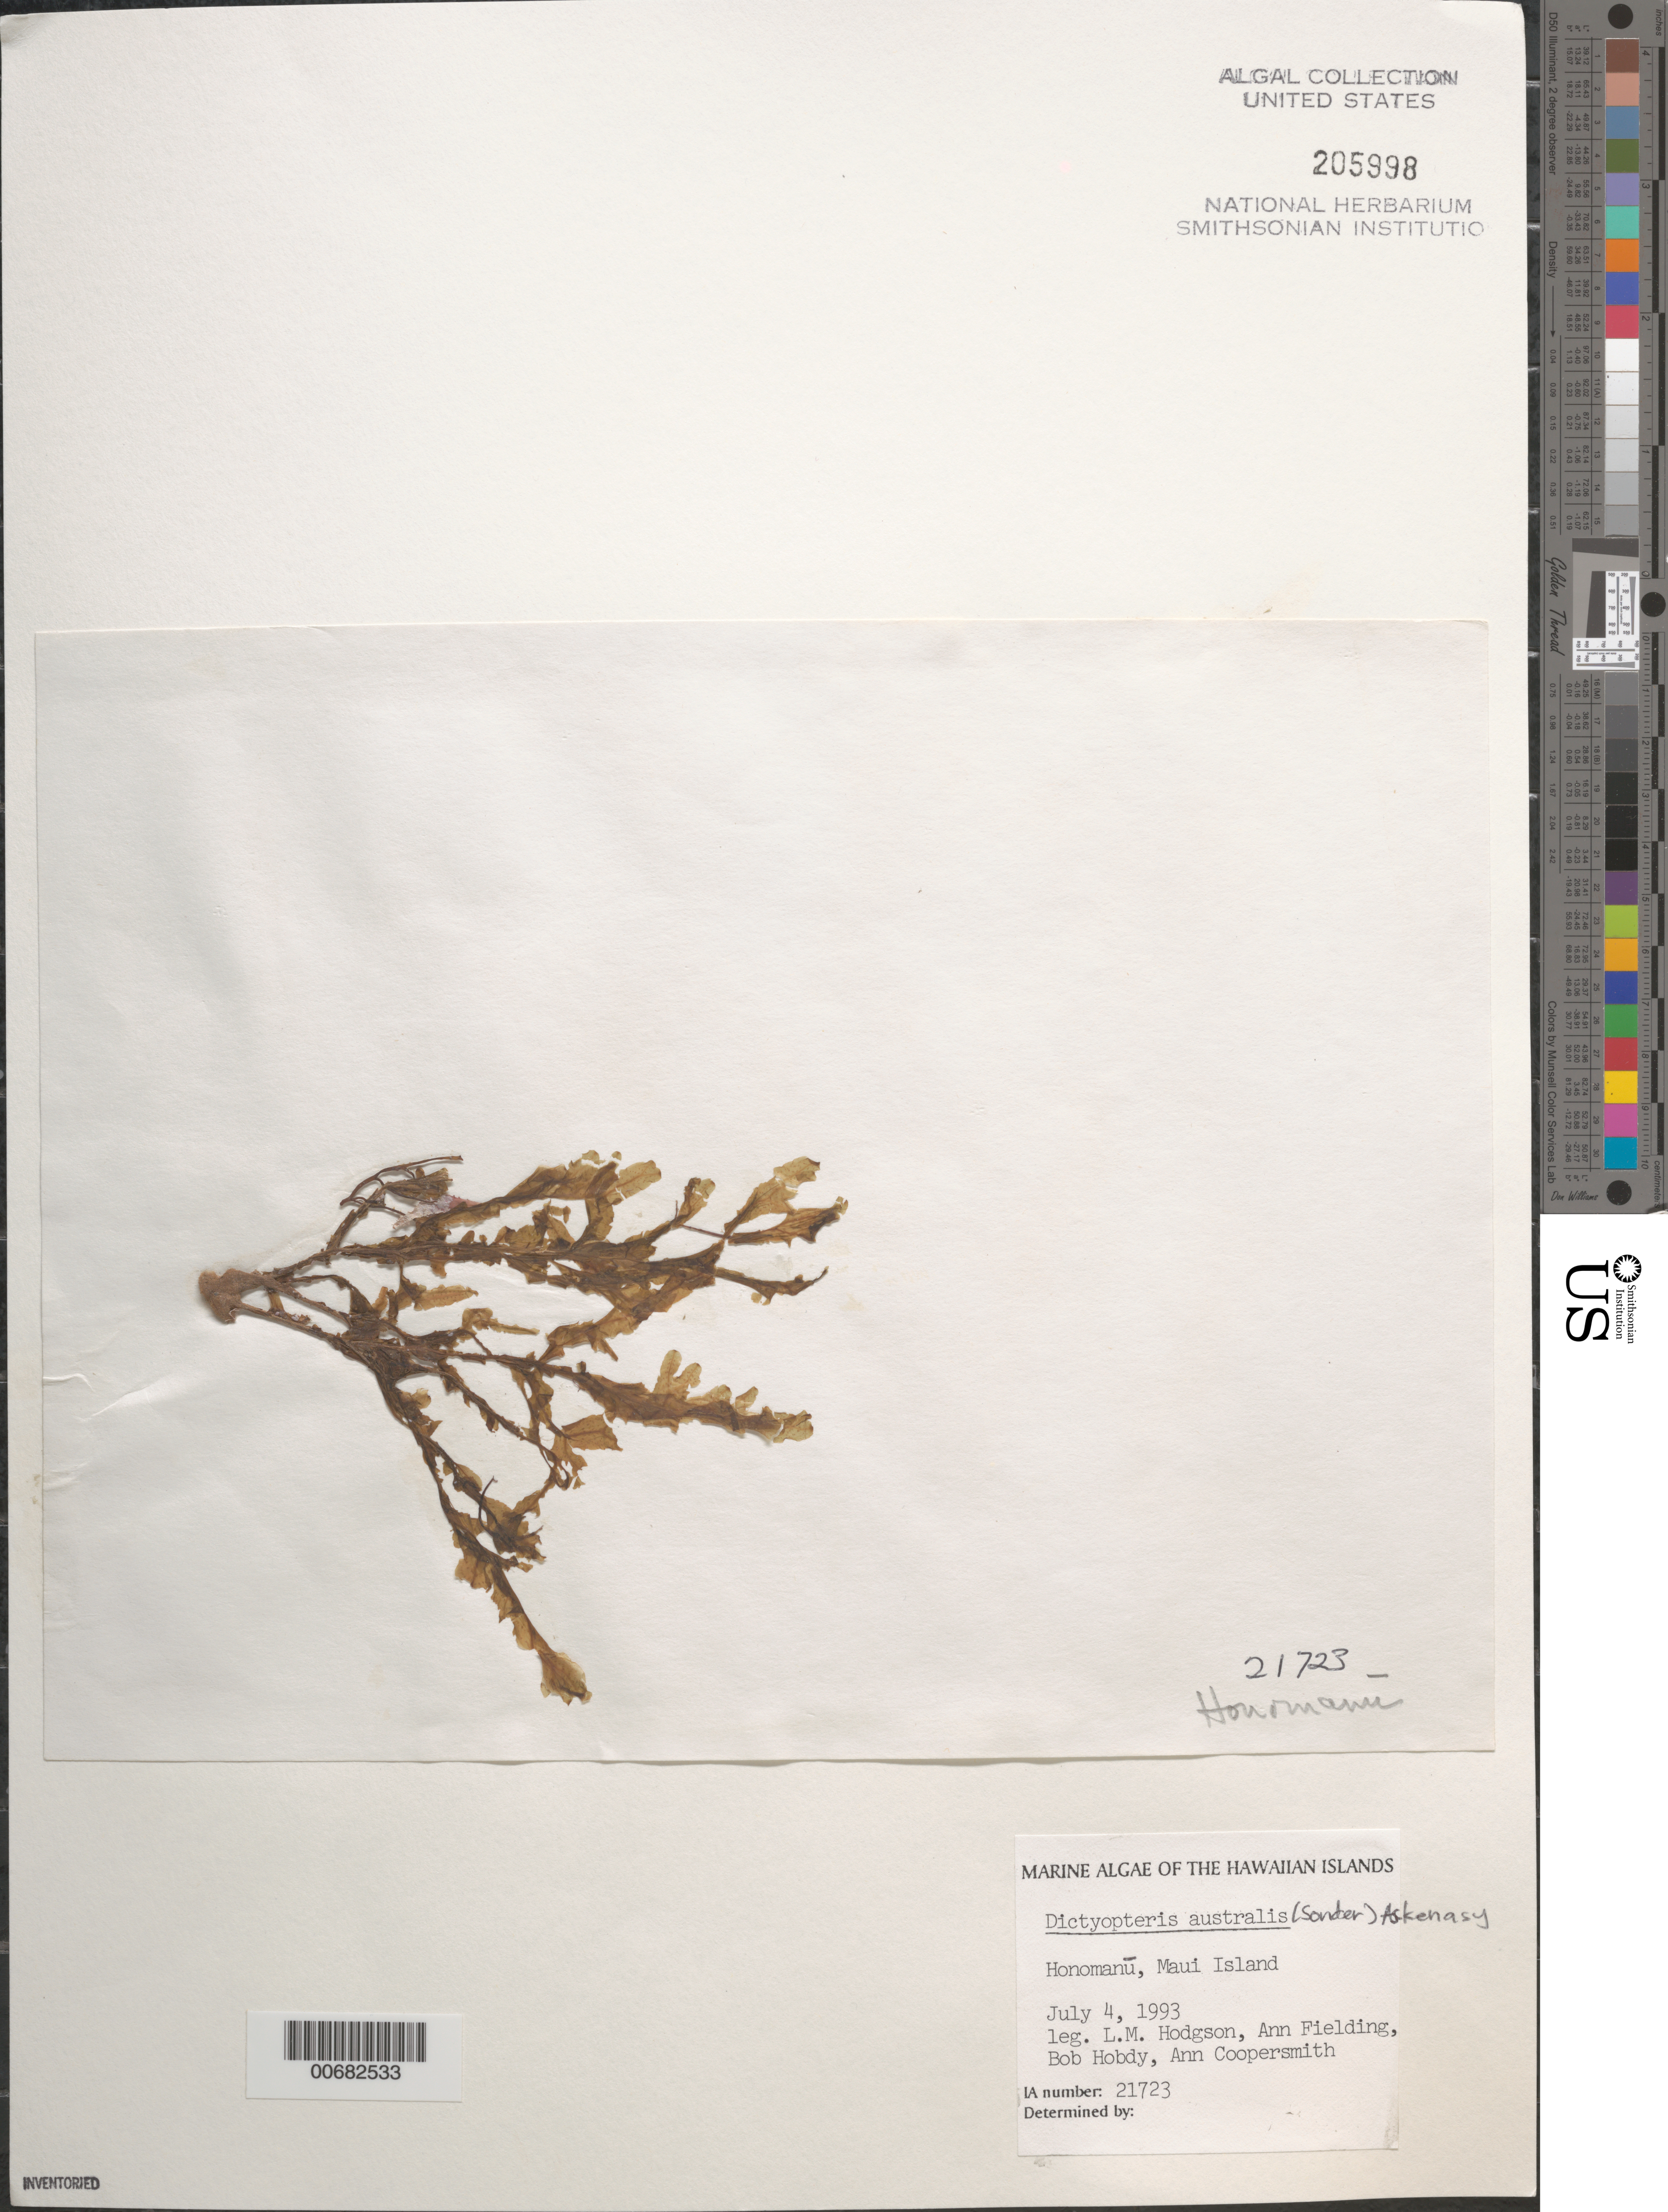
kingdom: Chromista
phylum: Ochrophyta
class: Phaeophyceae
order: Dictyotales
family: Dictyotaceae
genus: Dictyopteris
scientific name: Dictyopteris australis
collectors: L. M. Hodgson, A. Fielding, B. Hobdy & A. Coopersmith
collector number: IAA 21723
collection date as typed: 04 Jul 1993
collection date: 1993-07-04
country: United States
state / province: Hawaii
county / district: Maui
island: Maui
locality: Honomanu, just north of Keanae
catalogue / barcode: US 205998